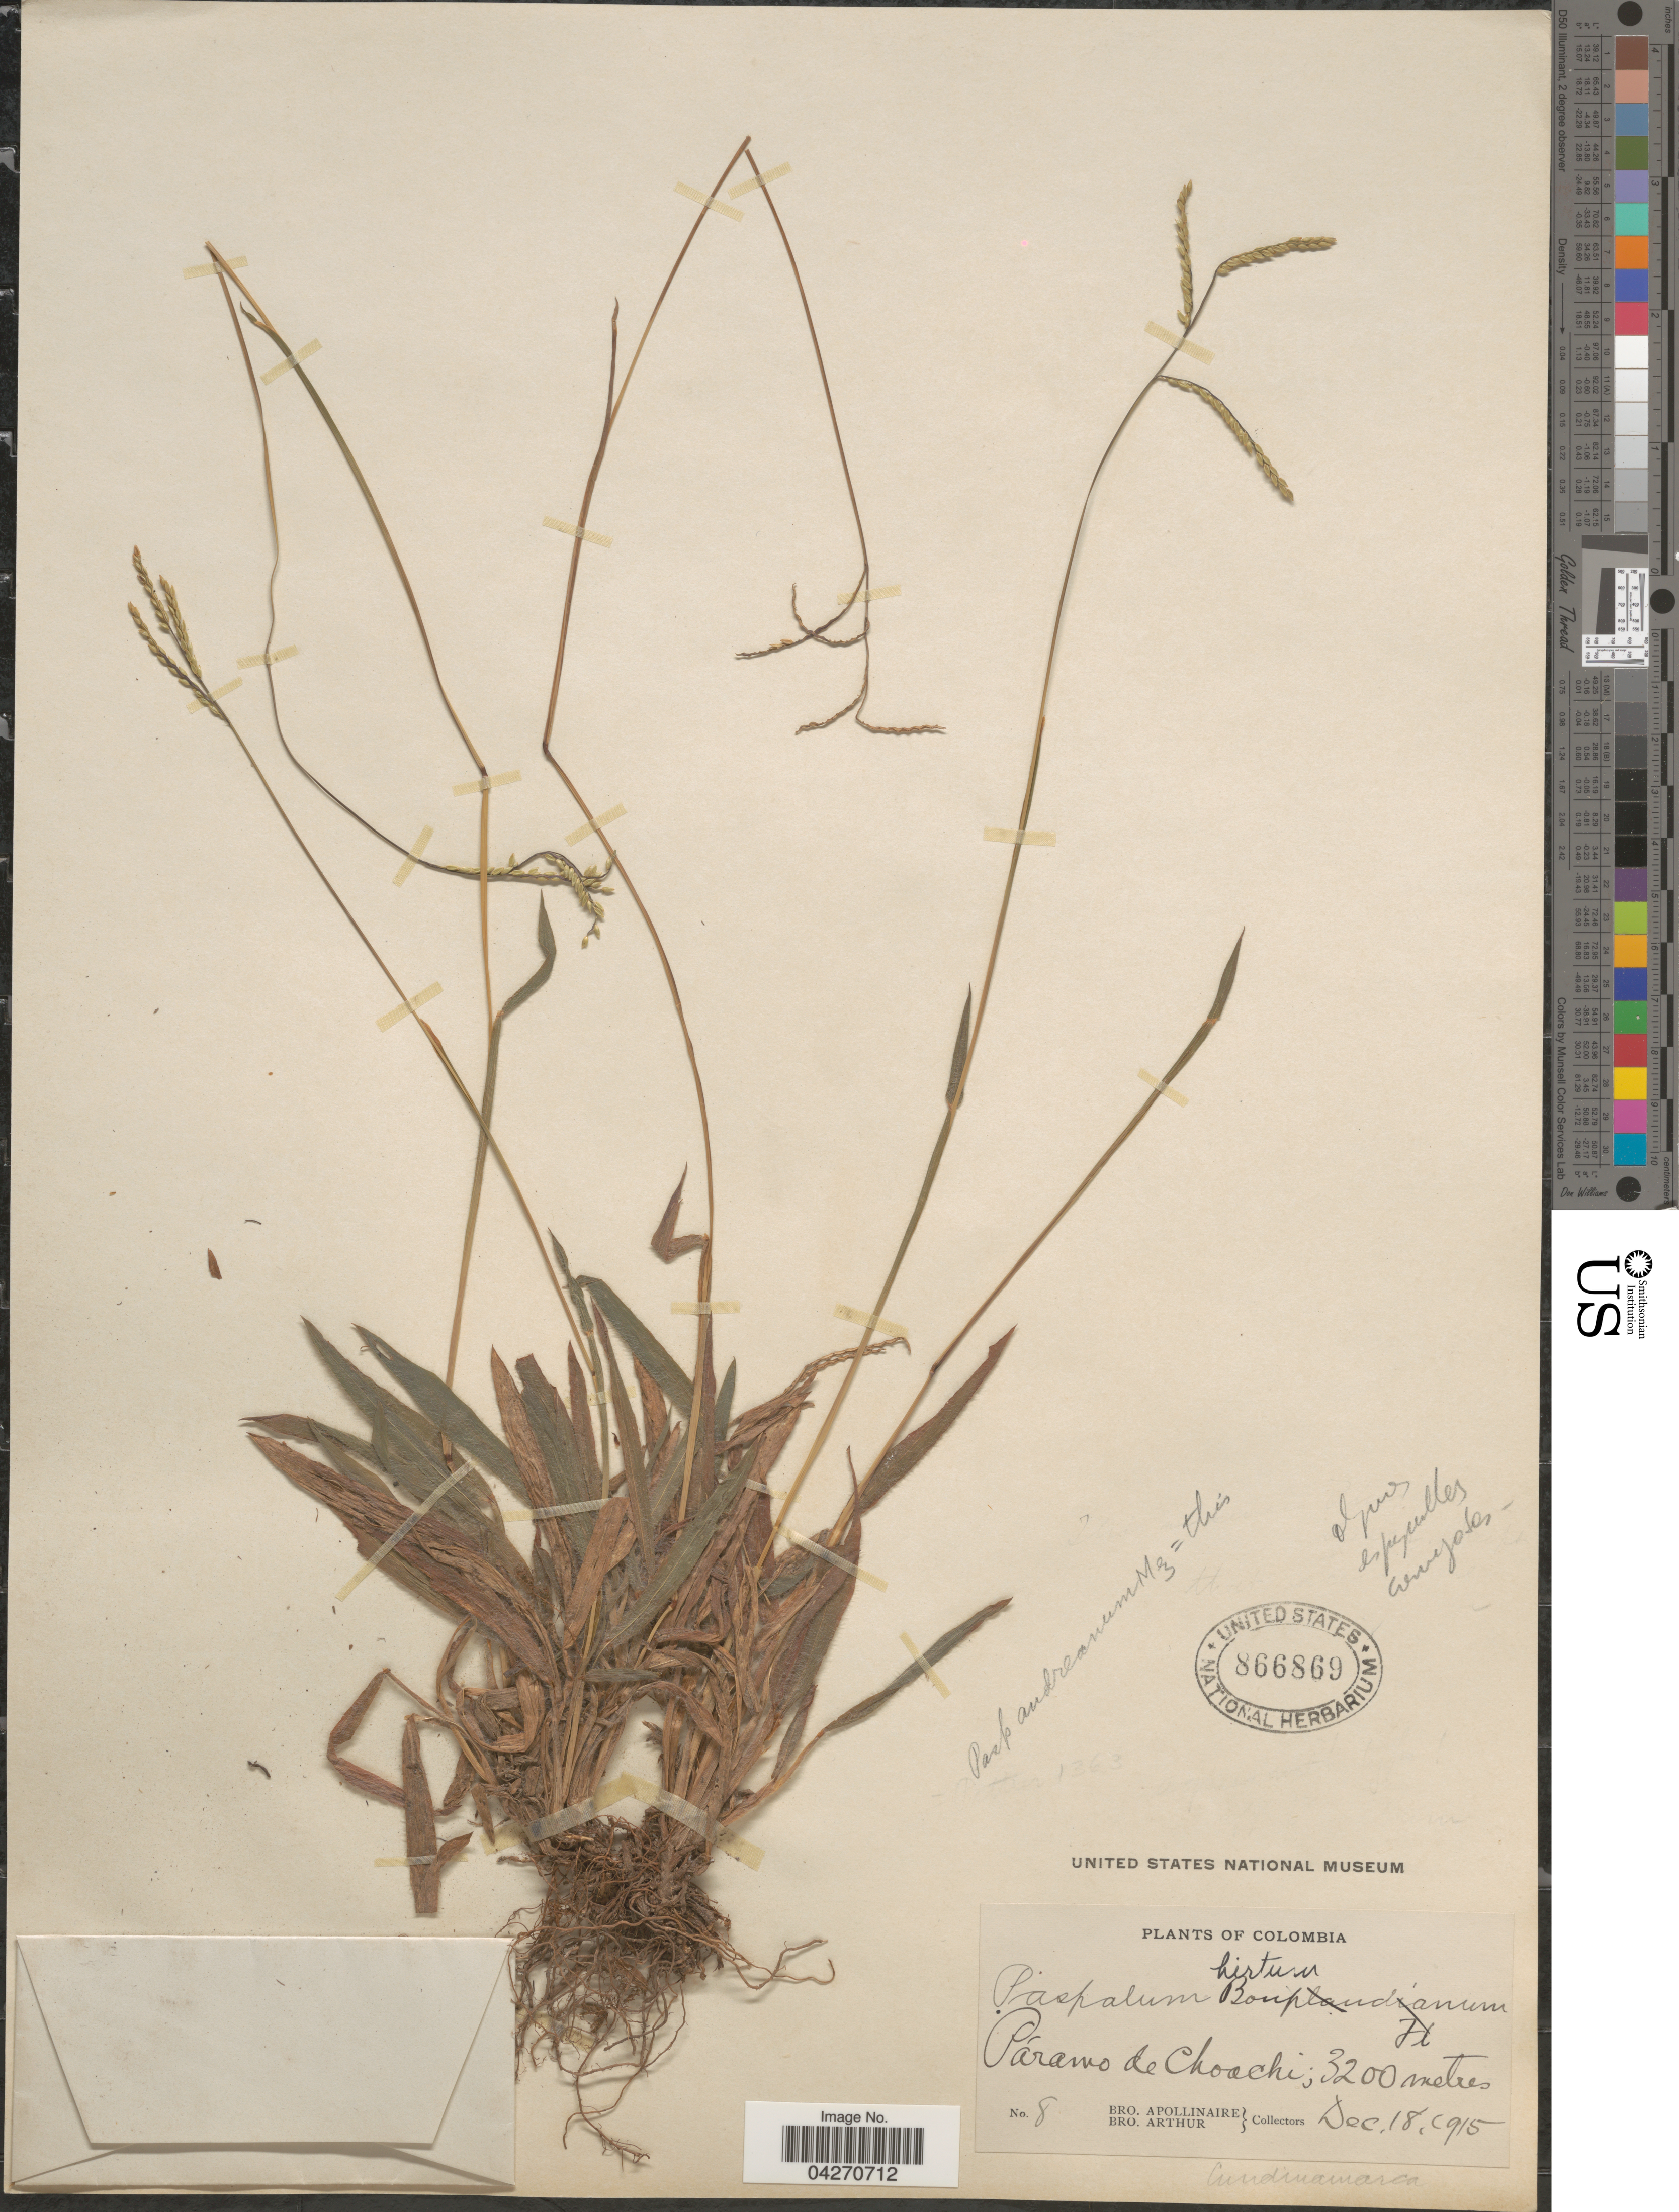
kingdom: Plantae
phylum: Tracheophyta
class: Liliopsida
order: Poales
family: Poaceae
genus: Paspalum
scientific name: Paspalum hirtum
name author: Kunth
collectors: Bro. Apollinaire & Bro. Arthur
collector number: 8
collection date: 1915-12-18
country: Colombia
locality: Páramo de Choachi.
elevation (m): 3200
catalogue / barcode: US 866869